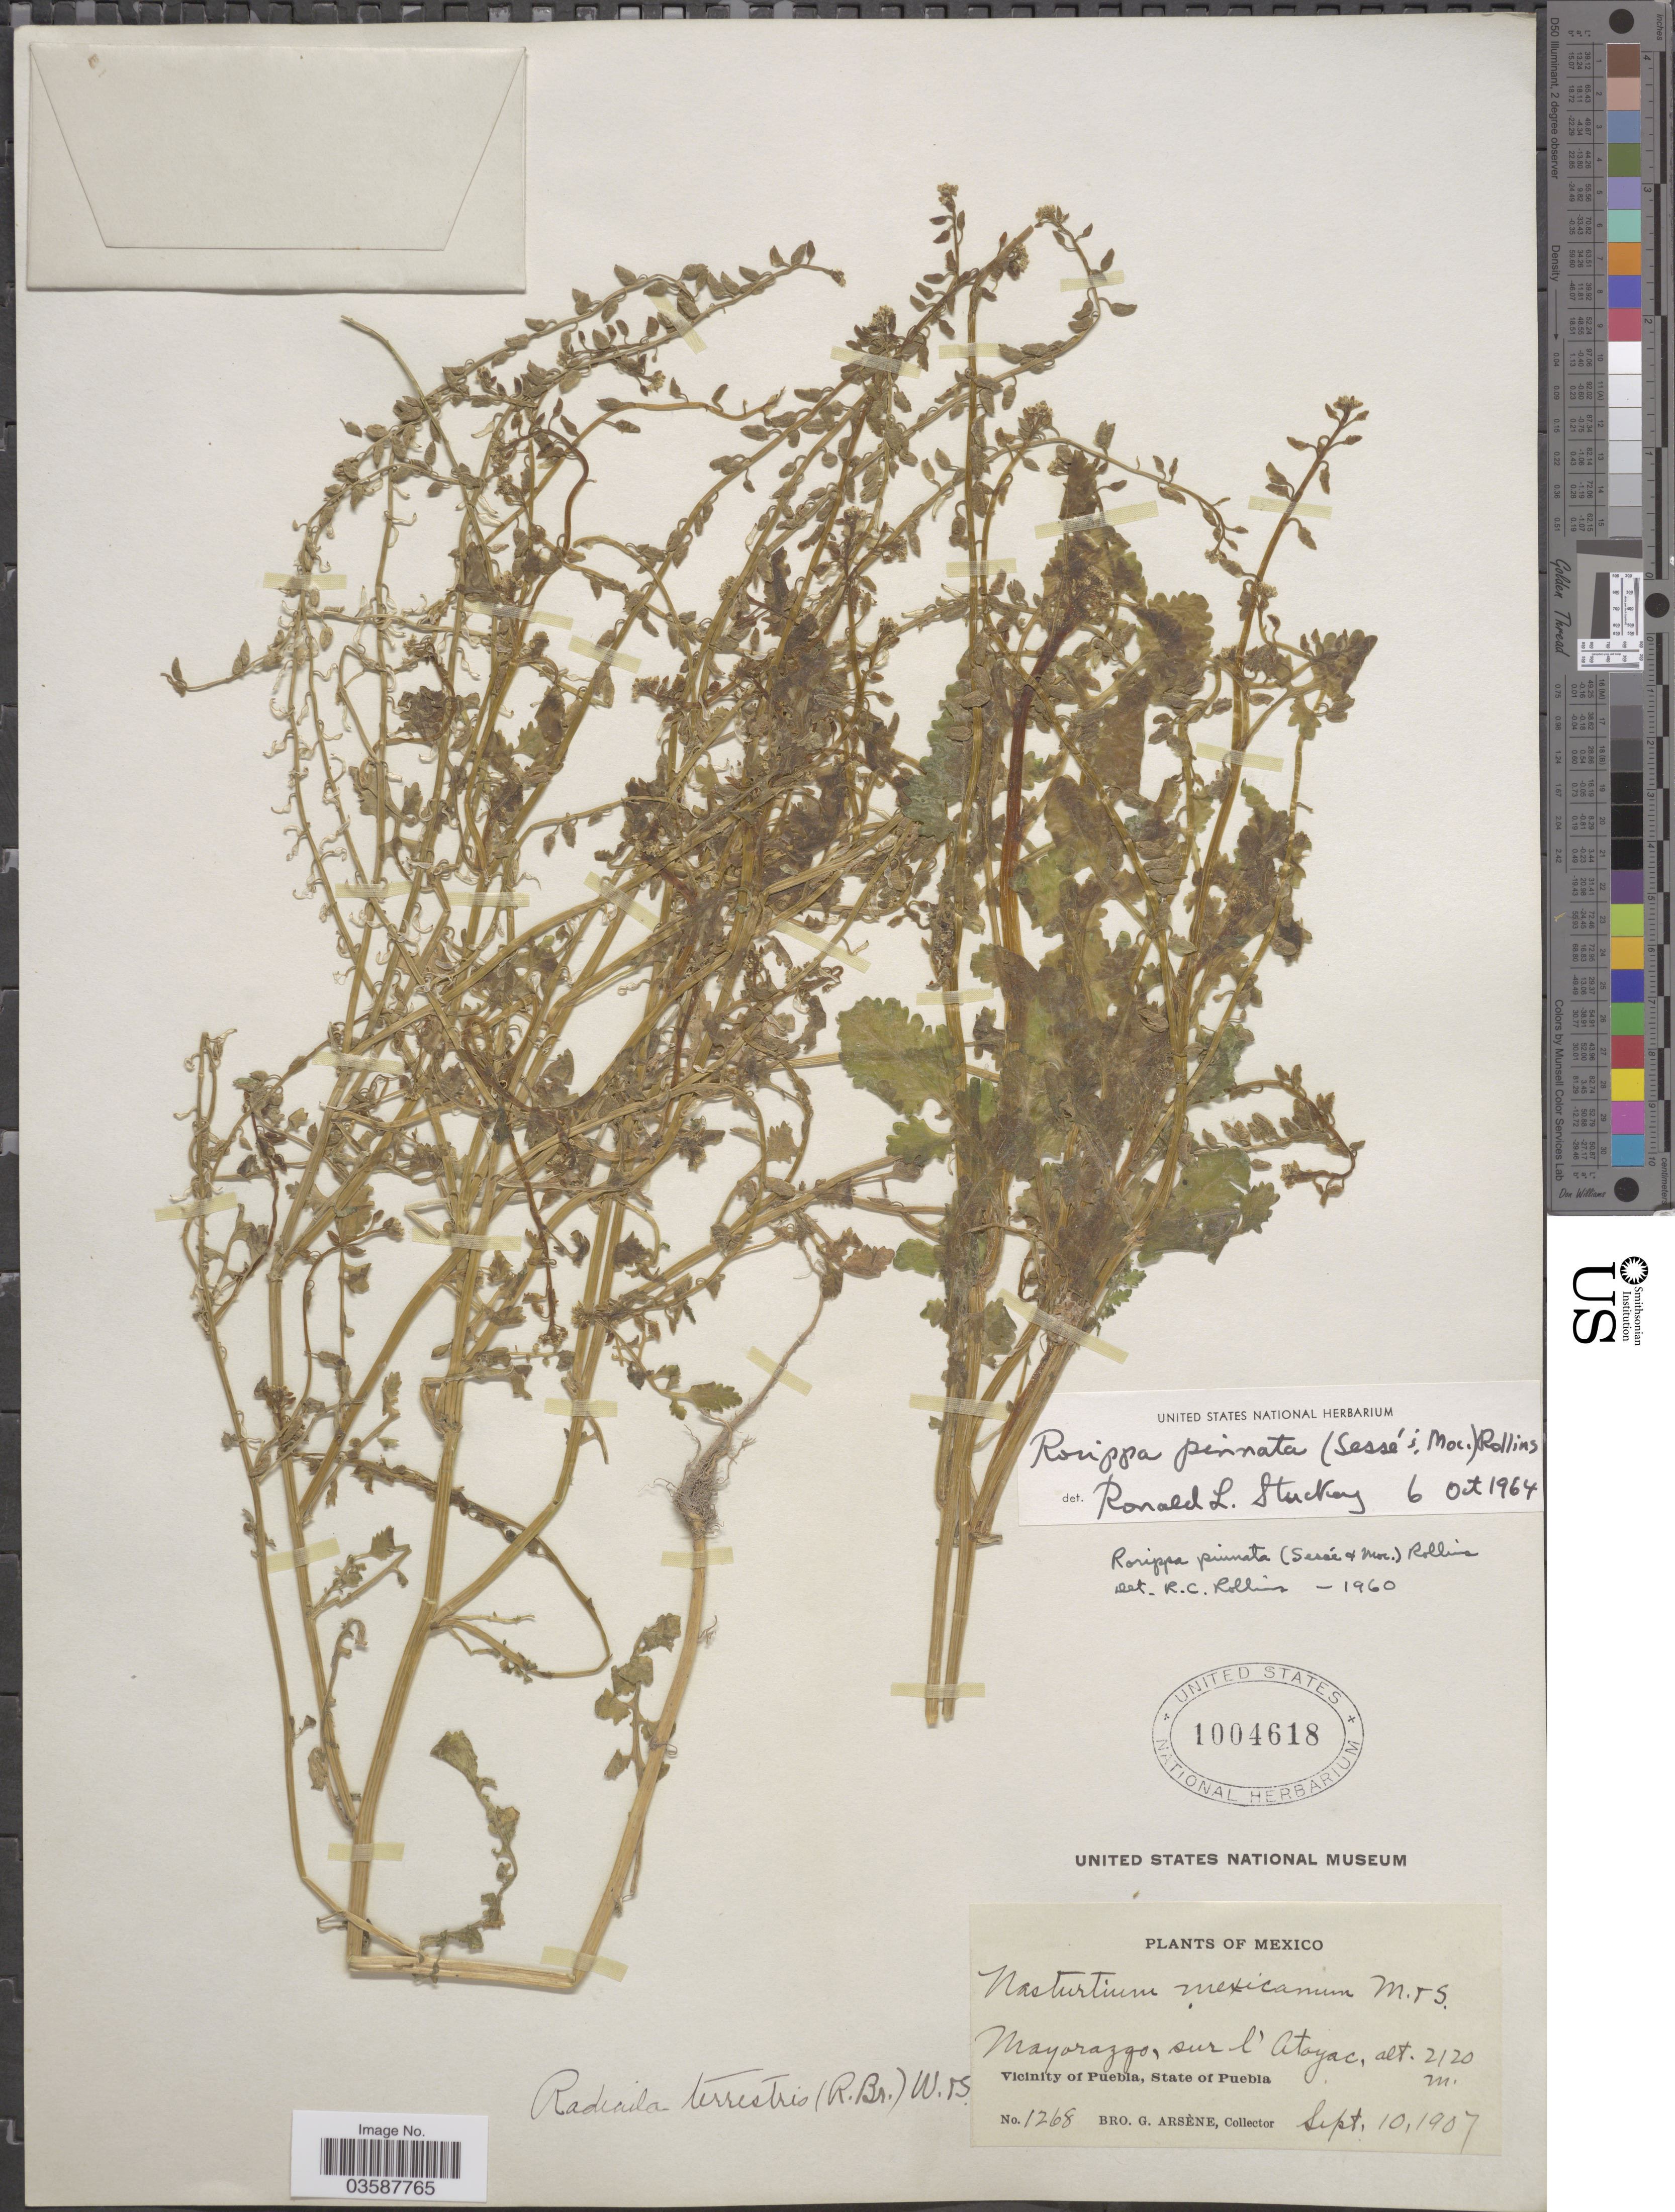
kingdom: Plantae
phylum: Tracheophyta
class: Magnoliopsida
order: Brassicales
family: Brassicaceae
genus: Rorippa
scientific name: Rorippa pinnata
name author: (Sessé & Moc.) Rollins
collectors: Bro. G. Arsène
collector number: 1268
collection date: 1907-09-10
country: Mexico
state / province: Puebla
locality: Mayorazgo, sur l'Atoyac. Vicinity of Puebla.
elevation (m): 2120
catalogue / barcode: US 1004618